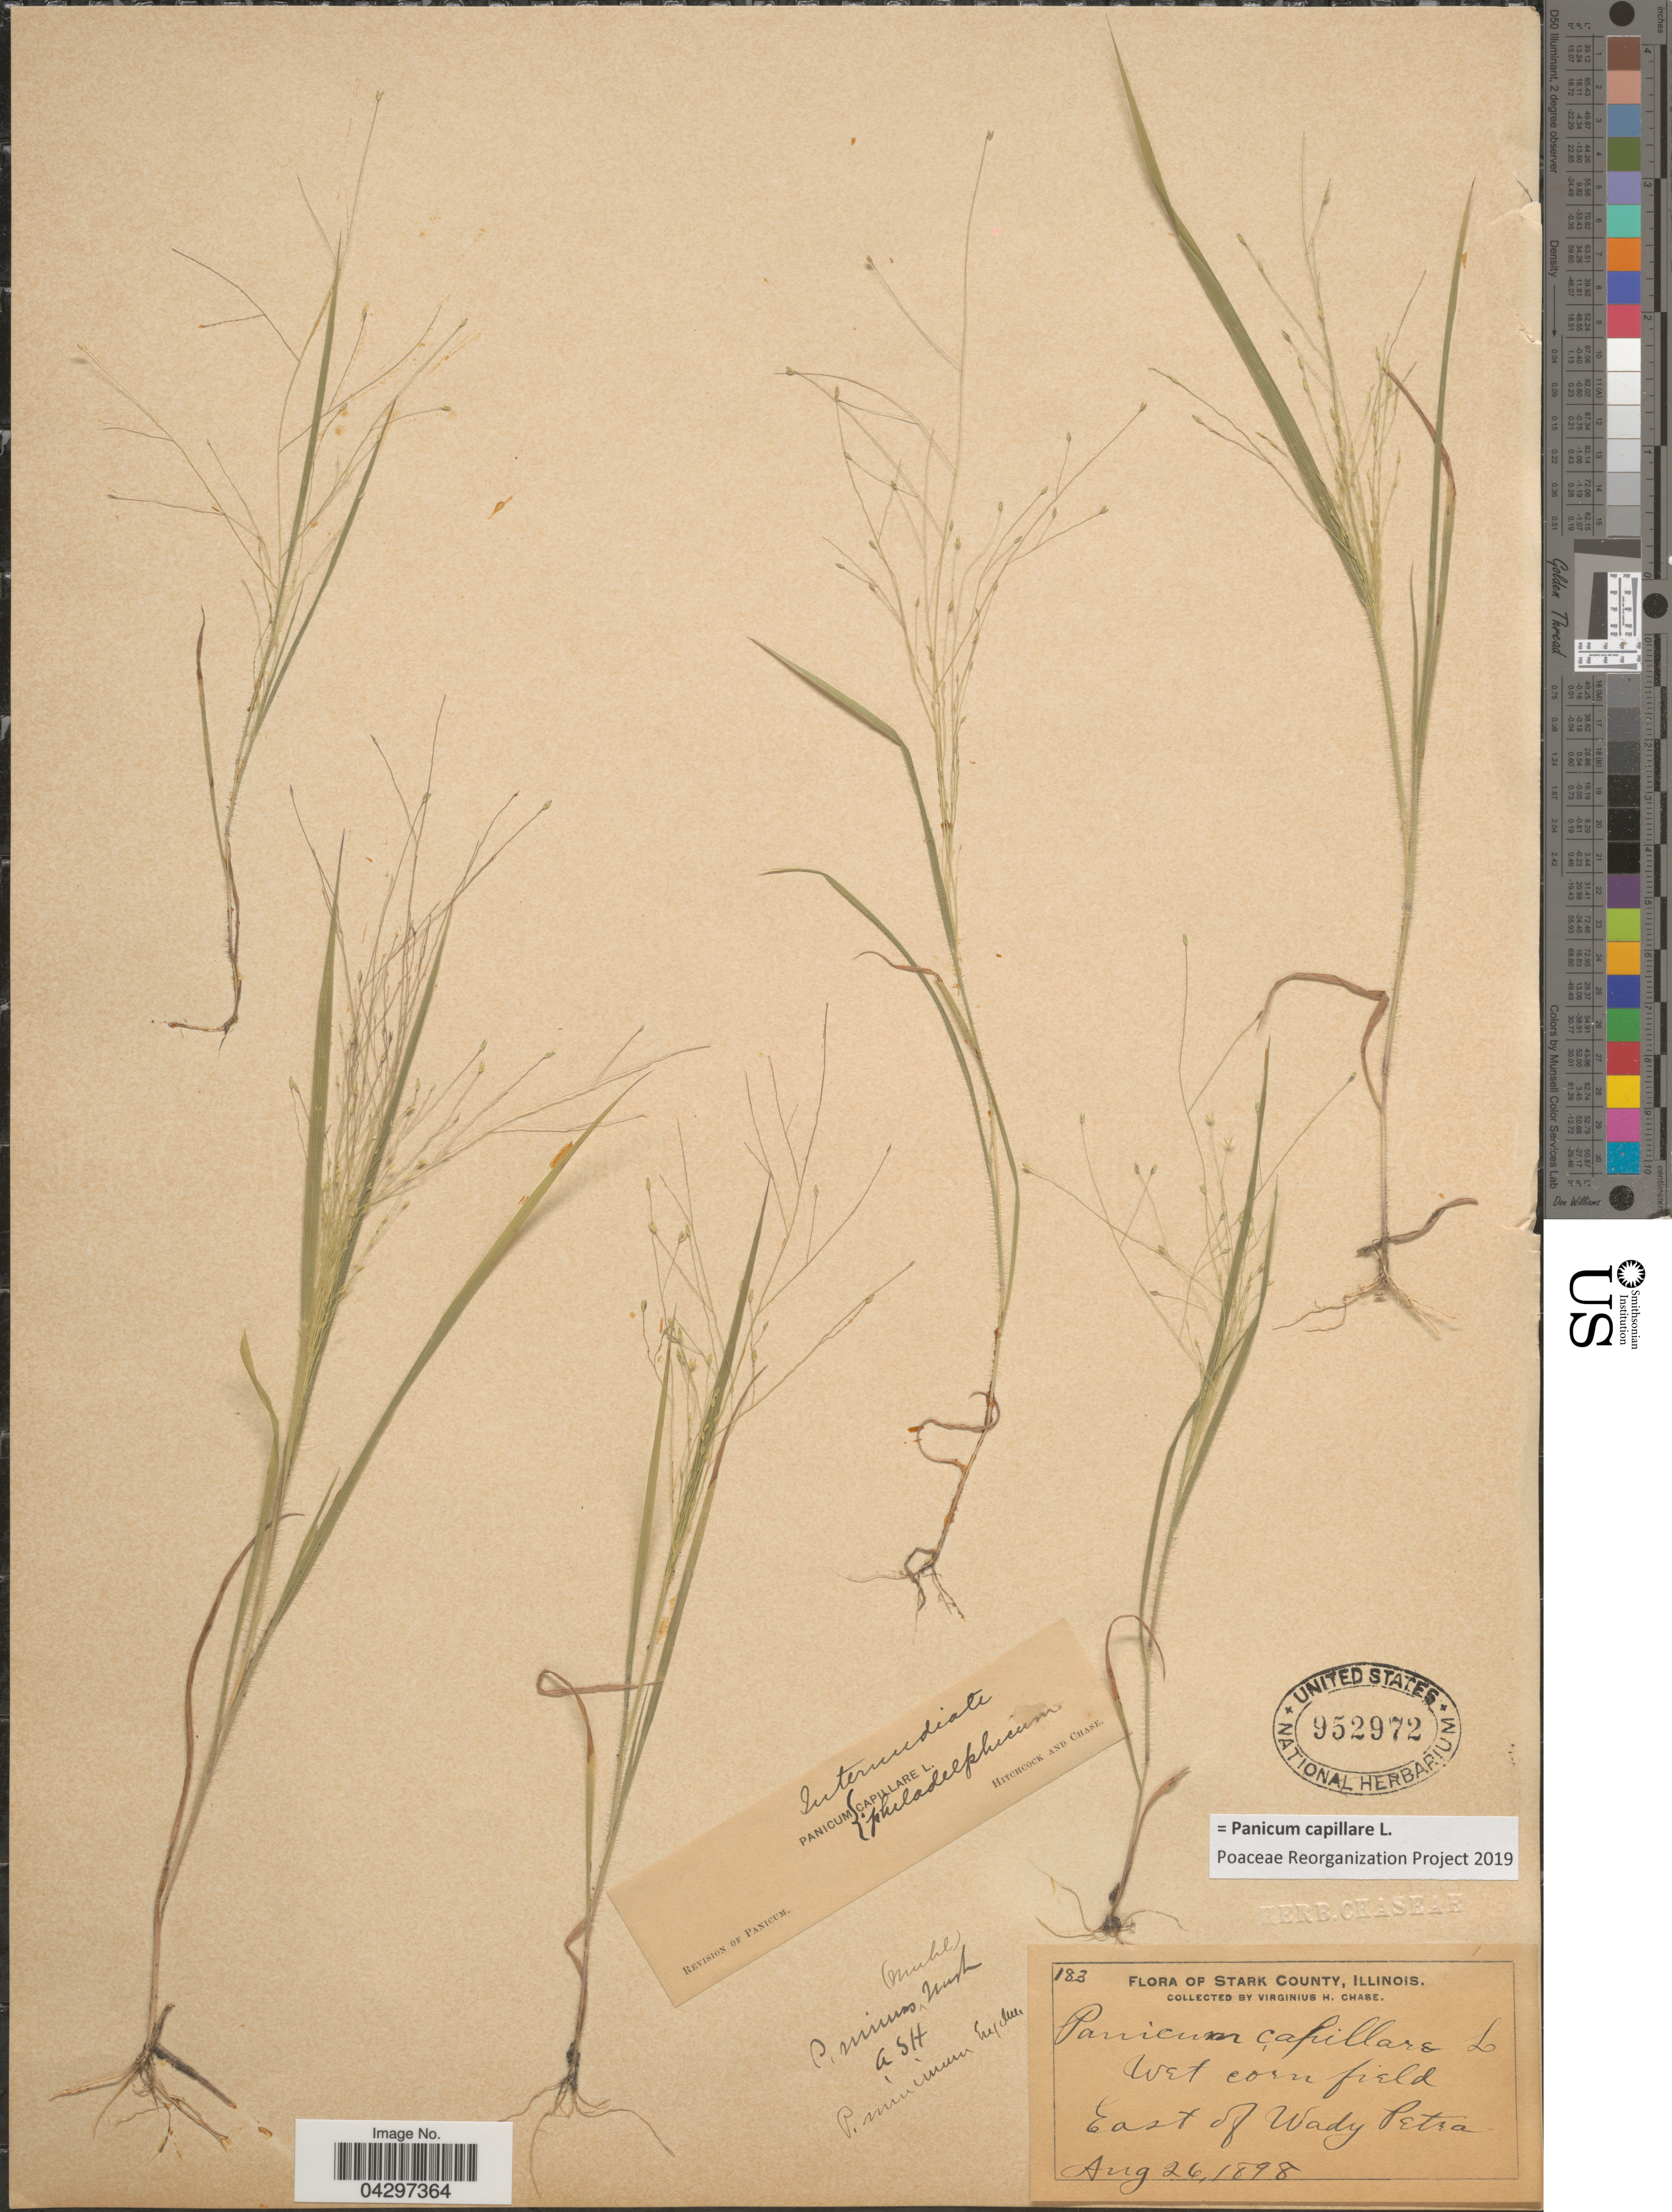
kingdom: Plantae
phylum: Tracheophyta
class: Liliopsida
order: Poales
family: Poaceae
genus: Panicum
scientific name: Panicum capillare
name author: L.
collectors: V. H. Chase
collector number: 183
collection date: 1898-08-26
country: United States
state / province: Illinois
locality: Stark County. East of Wady Petra.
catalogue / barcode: US 952972